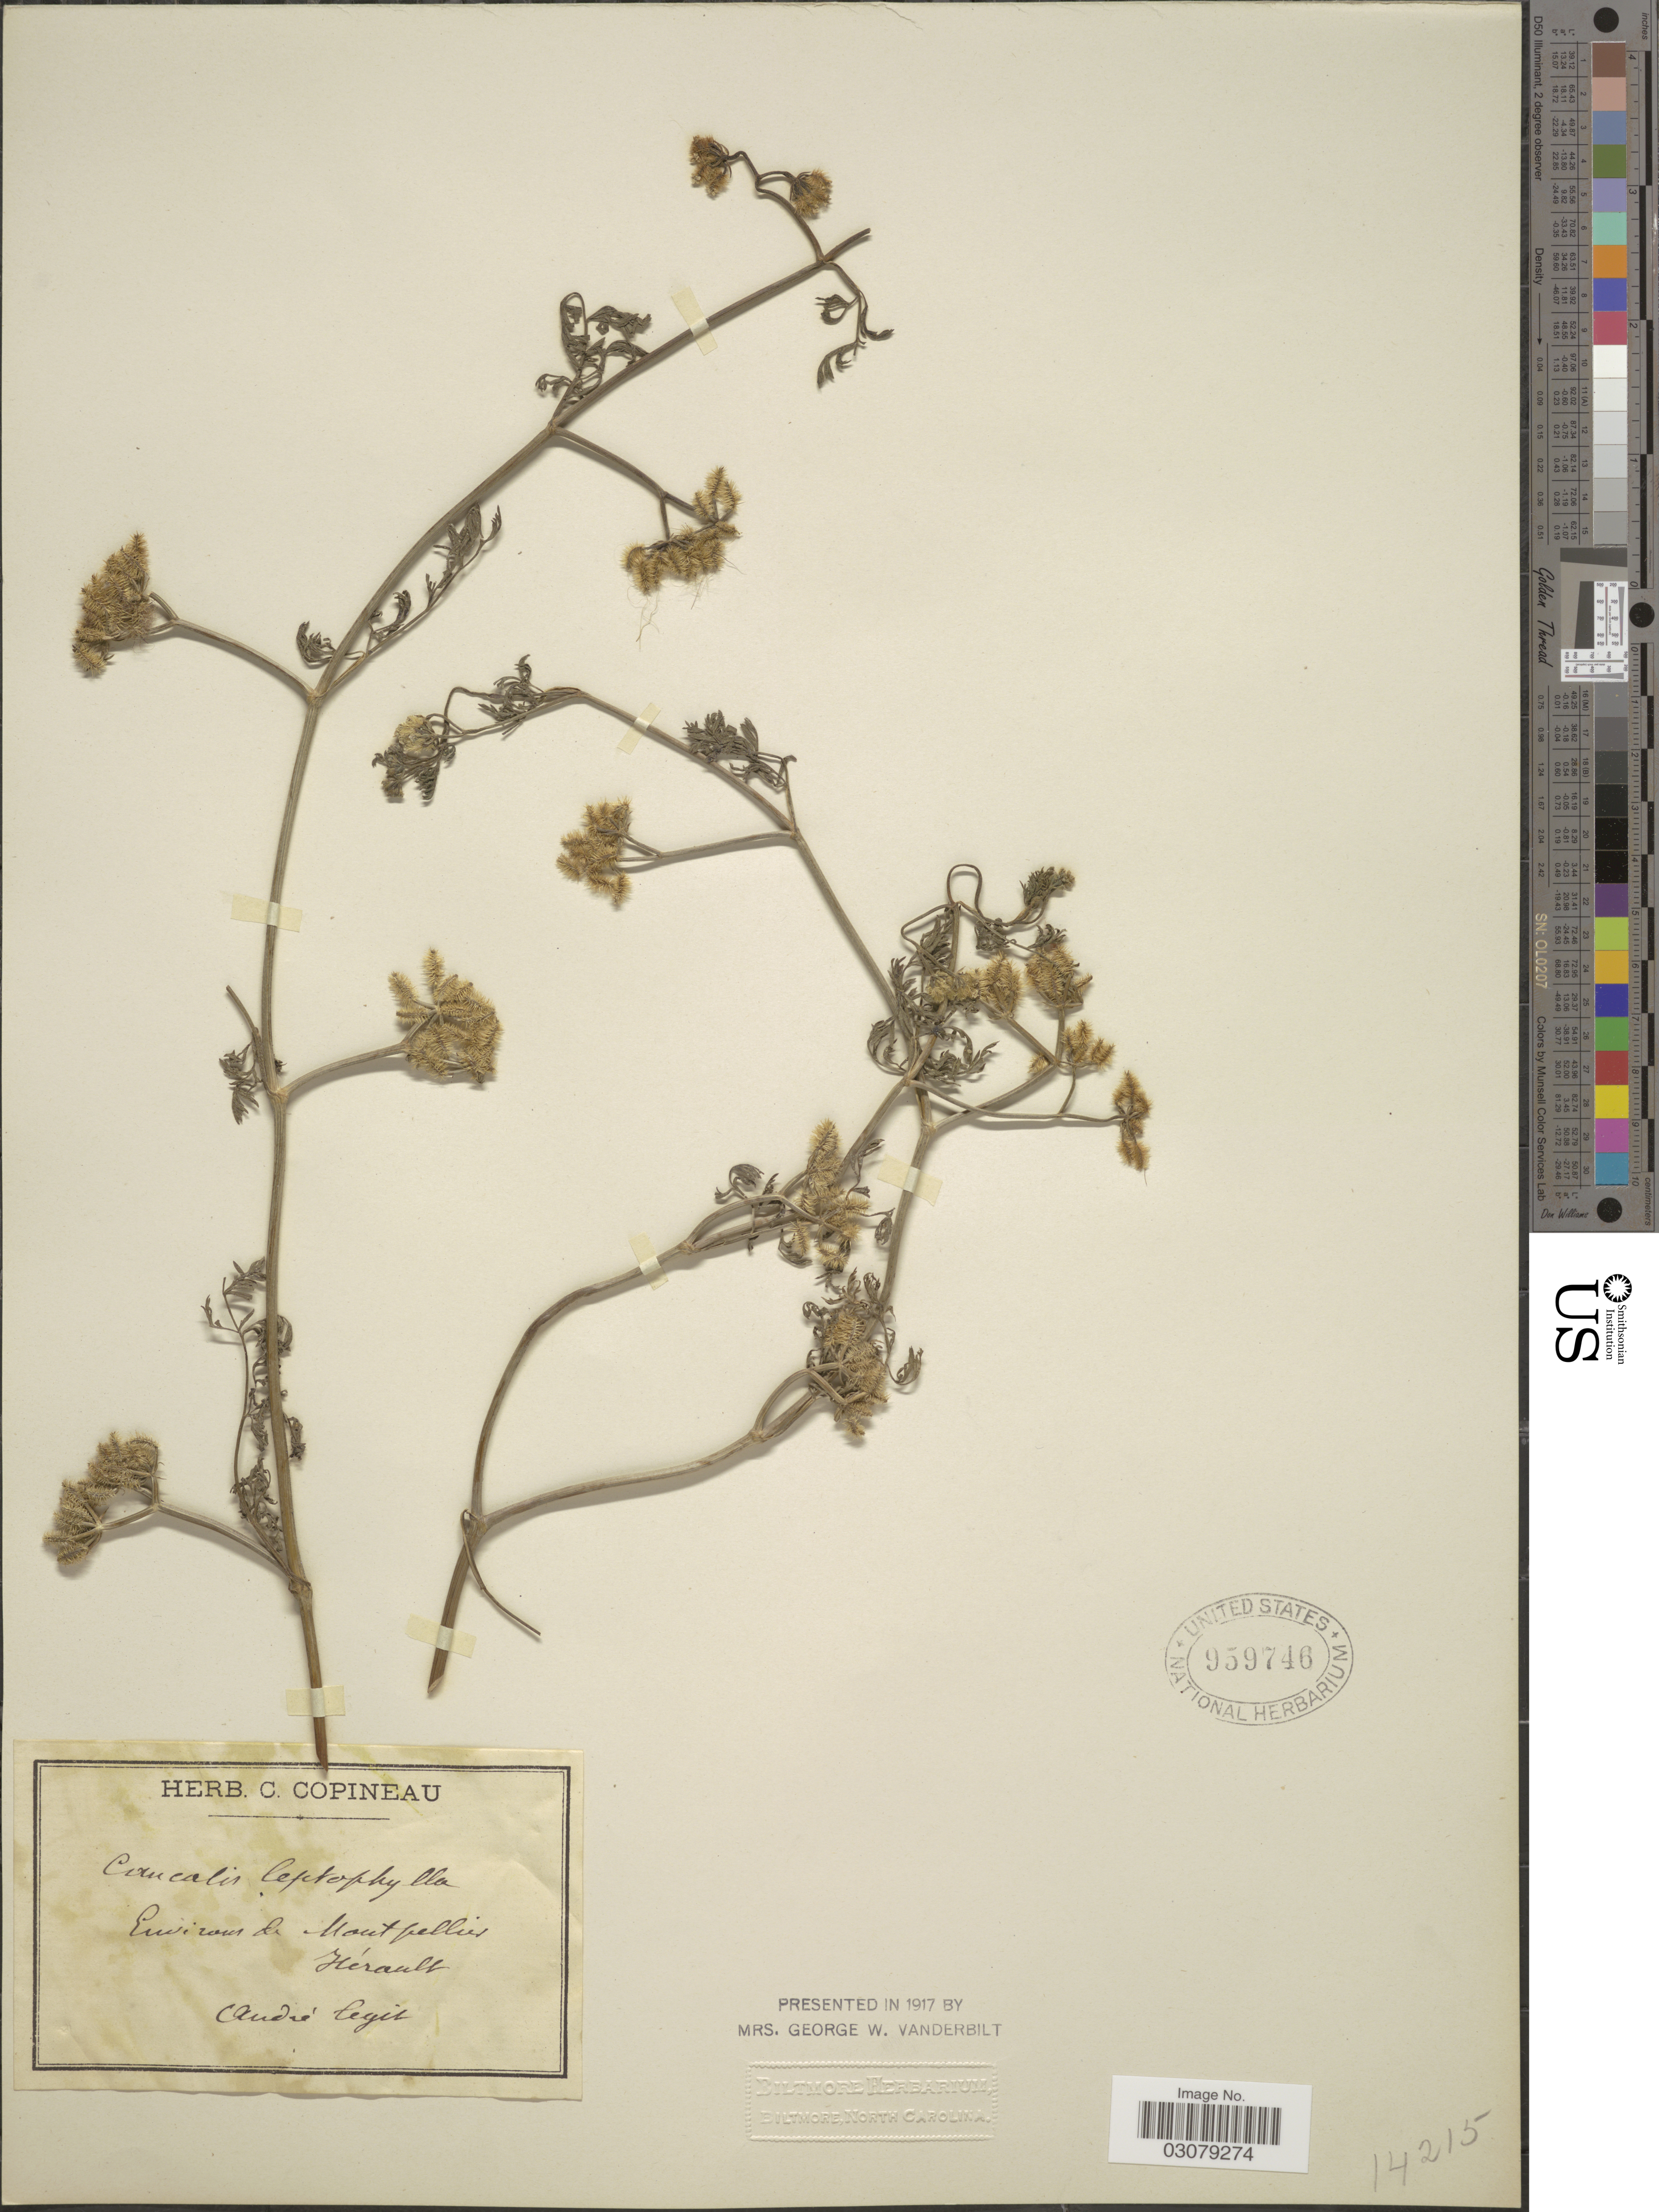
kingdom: Plantae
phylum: Tracheophyta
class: Magnoliopsida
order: Apiales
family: Apiaceae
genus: Torilis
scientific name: Torilis leptophylla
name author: (L.) Rchb. f.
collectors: André, --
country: France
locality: Environs de Montpellier, Hérault.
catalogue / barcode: US 959746